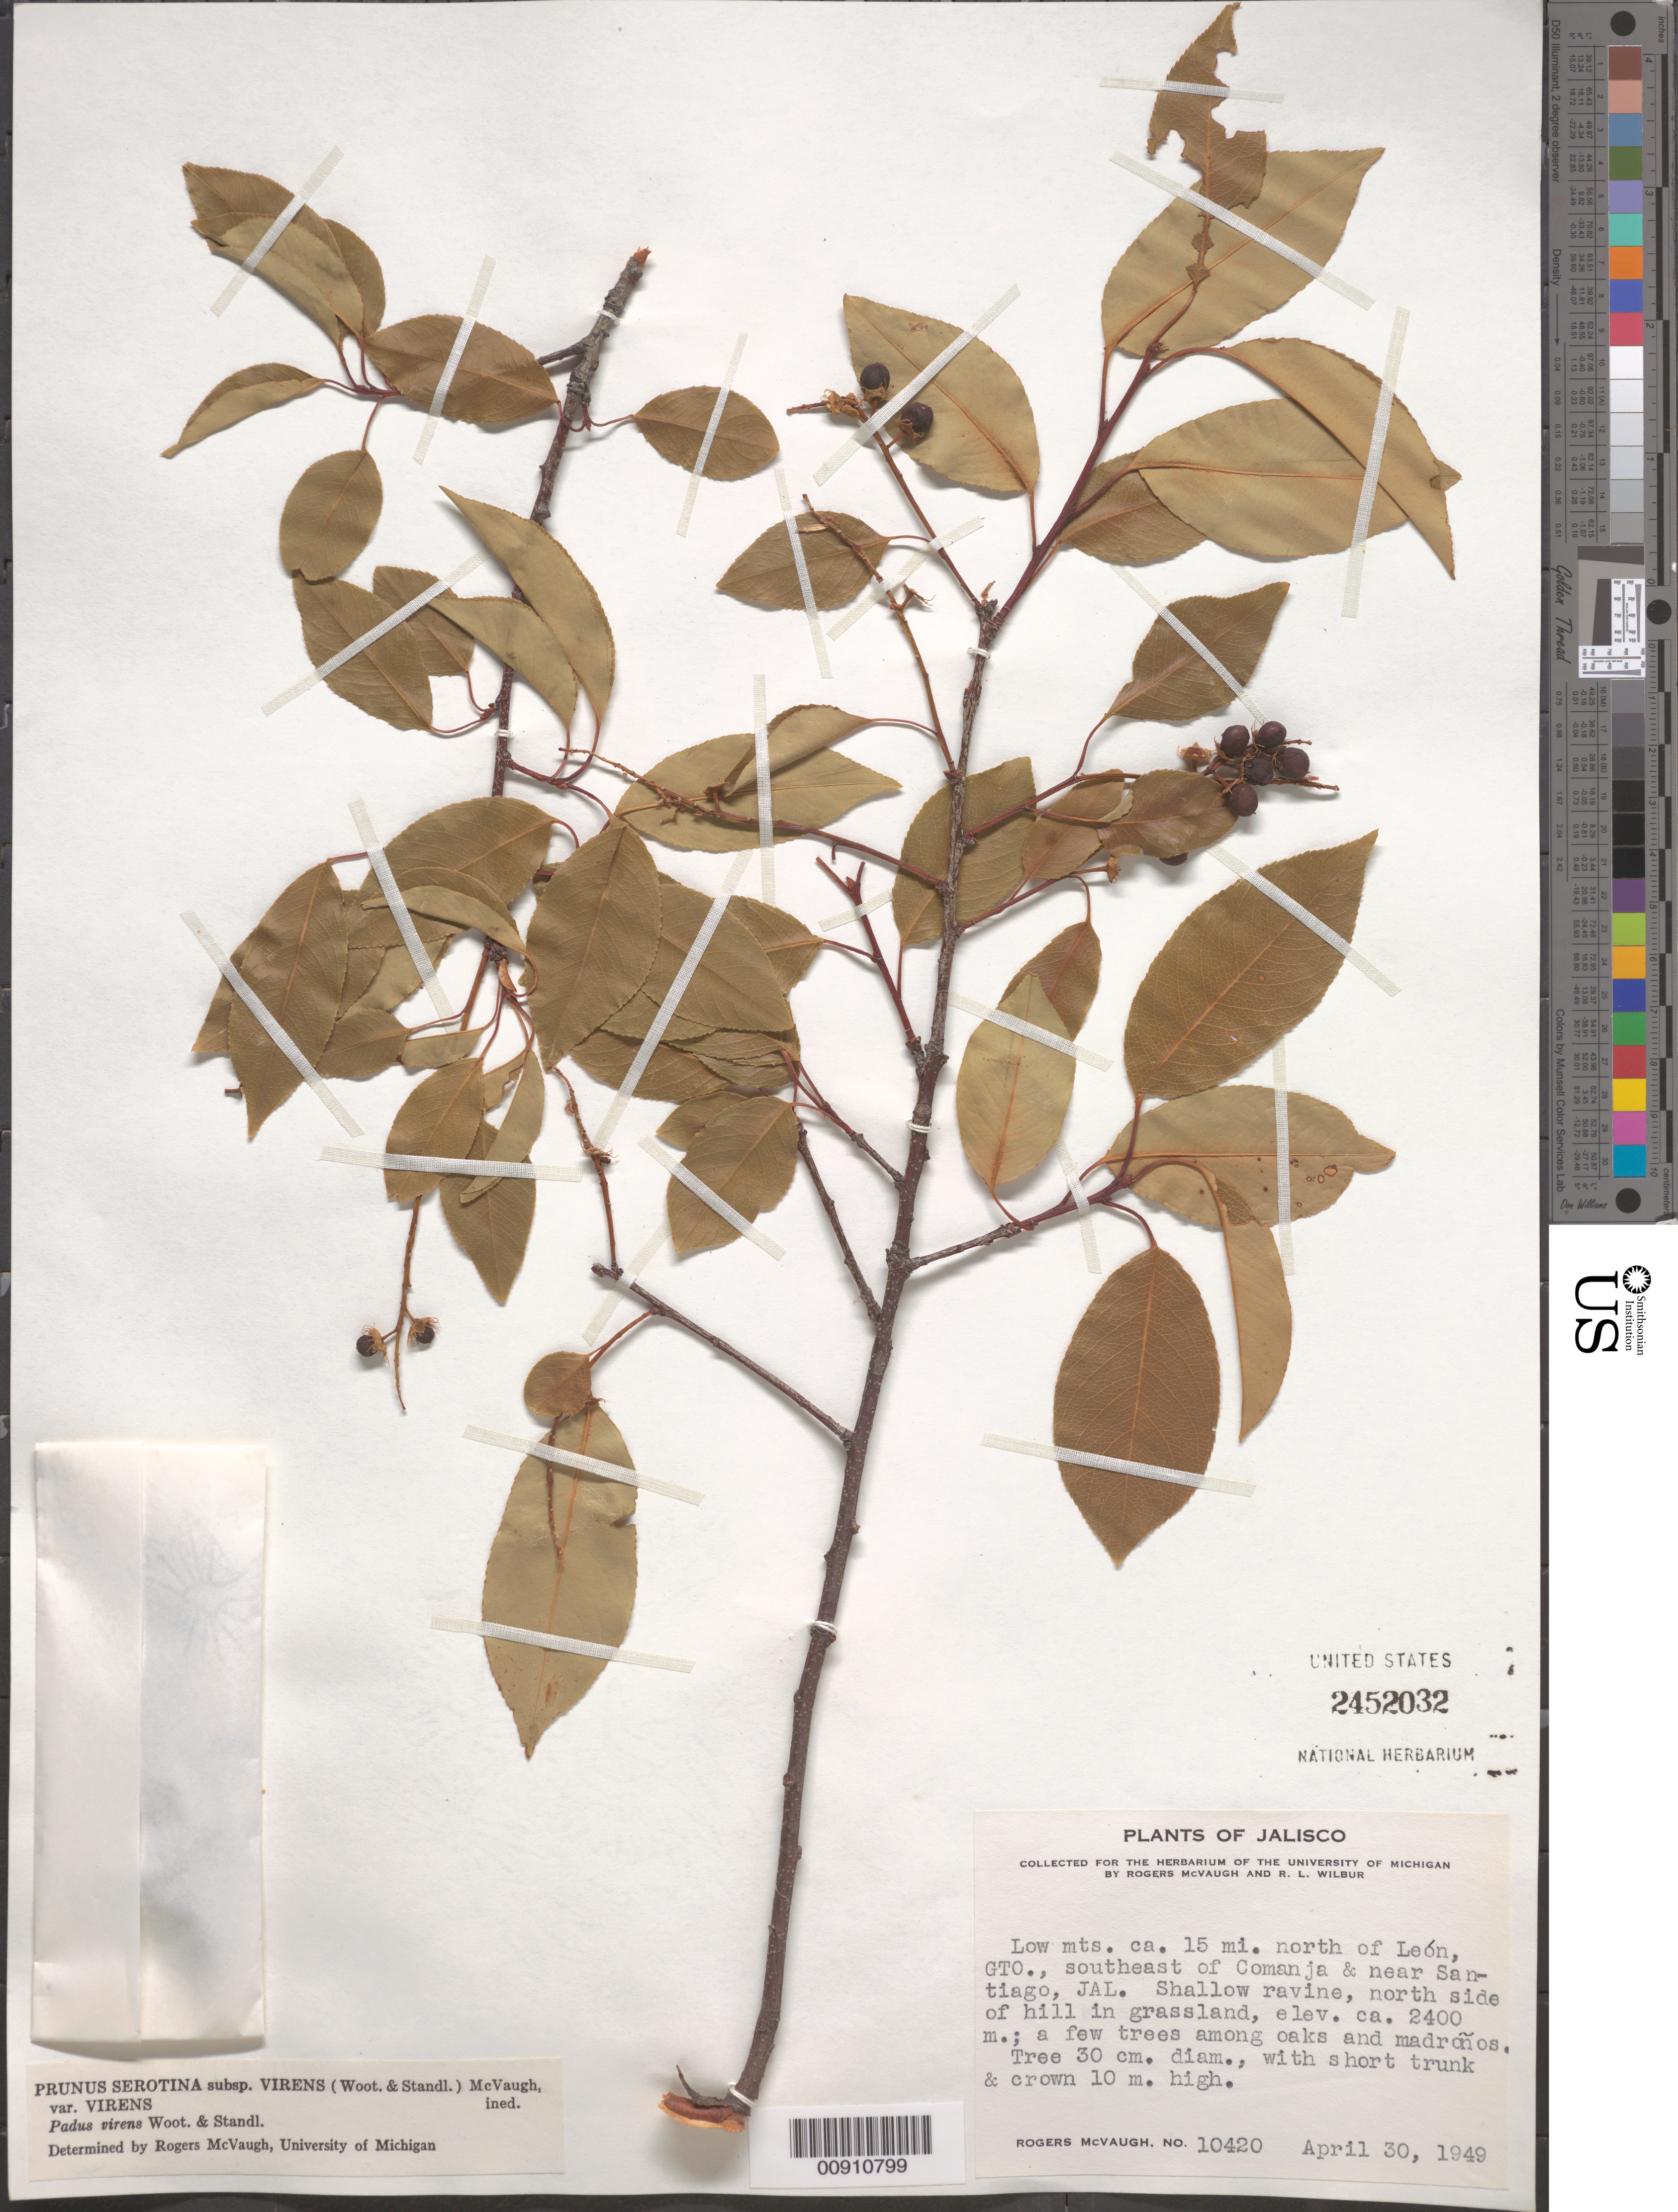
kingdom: Plantae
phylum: Tracheophyta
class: Magnoliopsida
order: Rosales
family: Rosaceae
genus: Prunus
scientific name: Prunus serotina var. rufula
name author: (Wooton & Standl.) McVaugh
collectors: R. McVaugh & R. L. Wilbur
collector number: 10420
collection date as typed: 30 Apr 1949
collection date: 1949-04-30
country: Mexico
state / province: Jalisco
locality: Low mts. ca. 15 mi. north of León, Gto., southeast of Comanja & near Santiago, Jalisco.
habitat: Shallow ravine, north side of hill in grassland.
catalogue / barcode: US 2452032